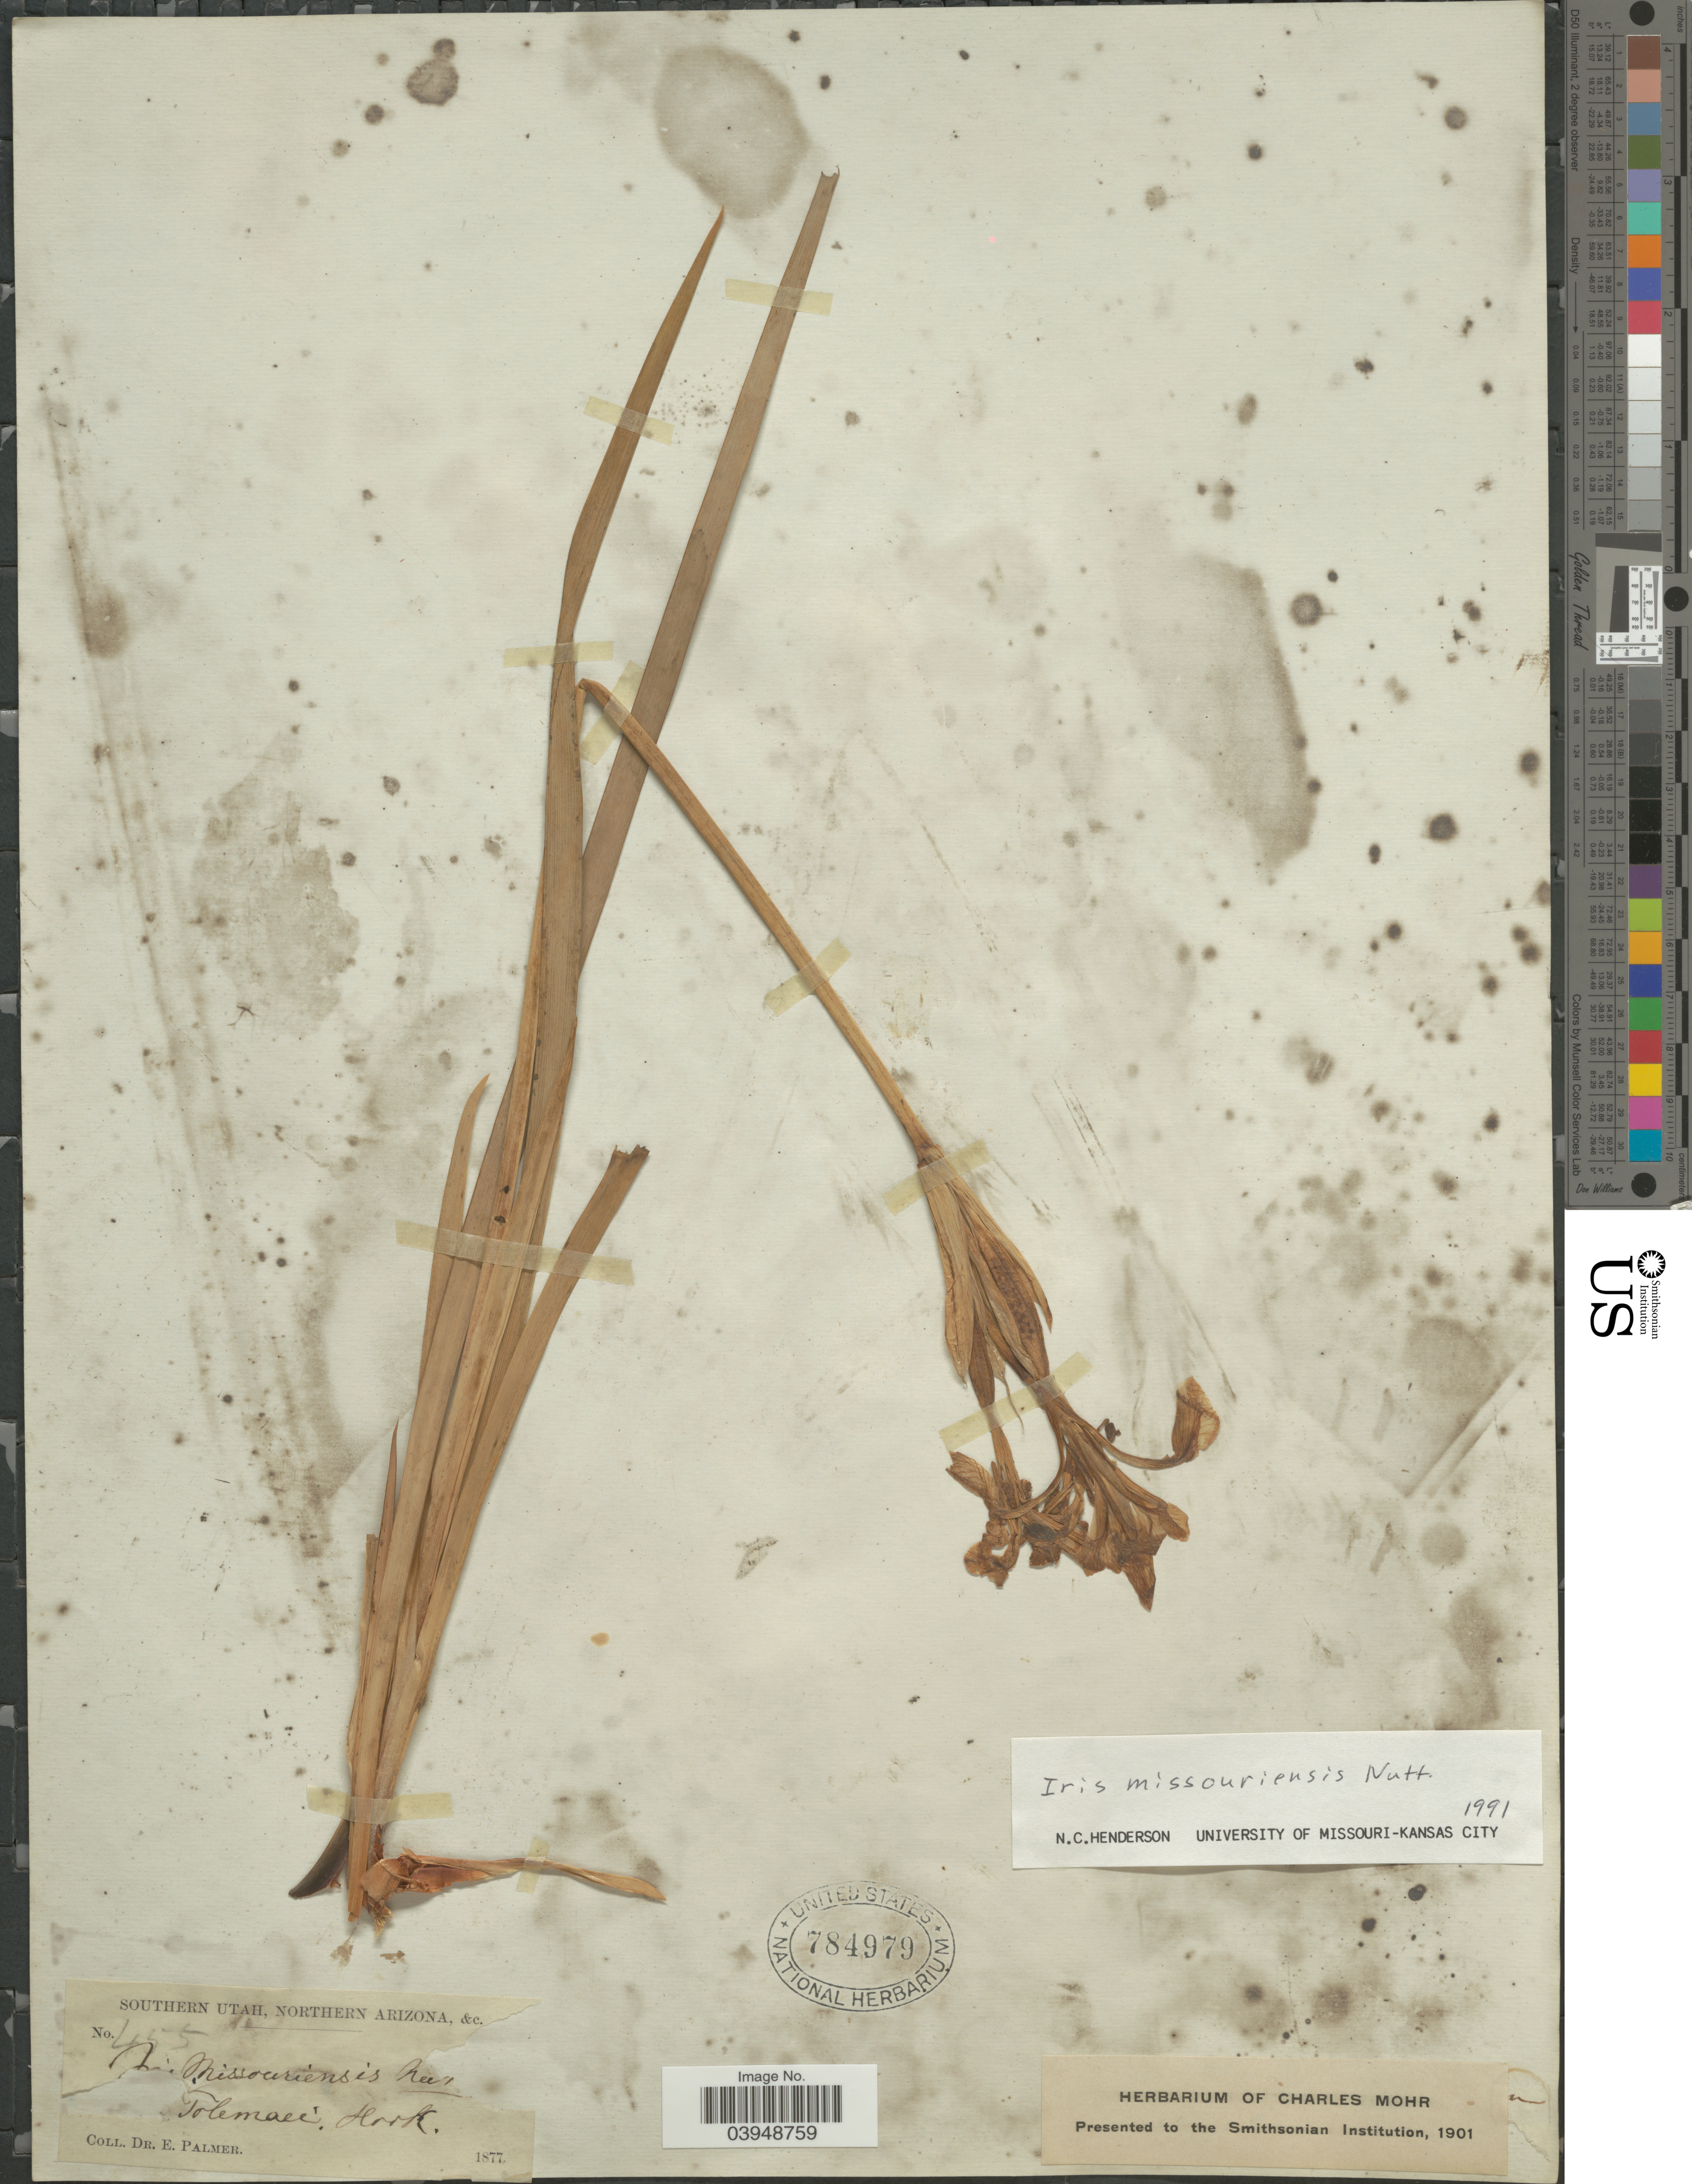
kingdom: Plantae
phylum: Tracheophyta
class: Liliopsida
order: Asparagales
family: Iridaceae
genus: Iris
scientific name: Iris missouriensis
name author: Nutt.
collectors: E. Palmer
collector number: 455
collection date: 1877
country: United States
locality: Southern Utah, Northern Arizona.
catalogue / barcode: US 784979